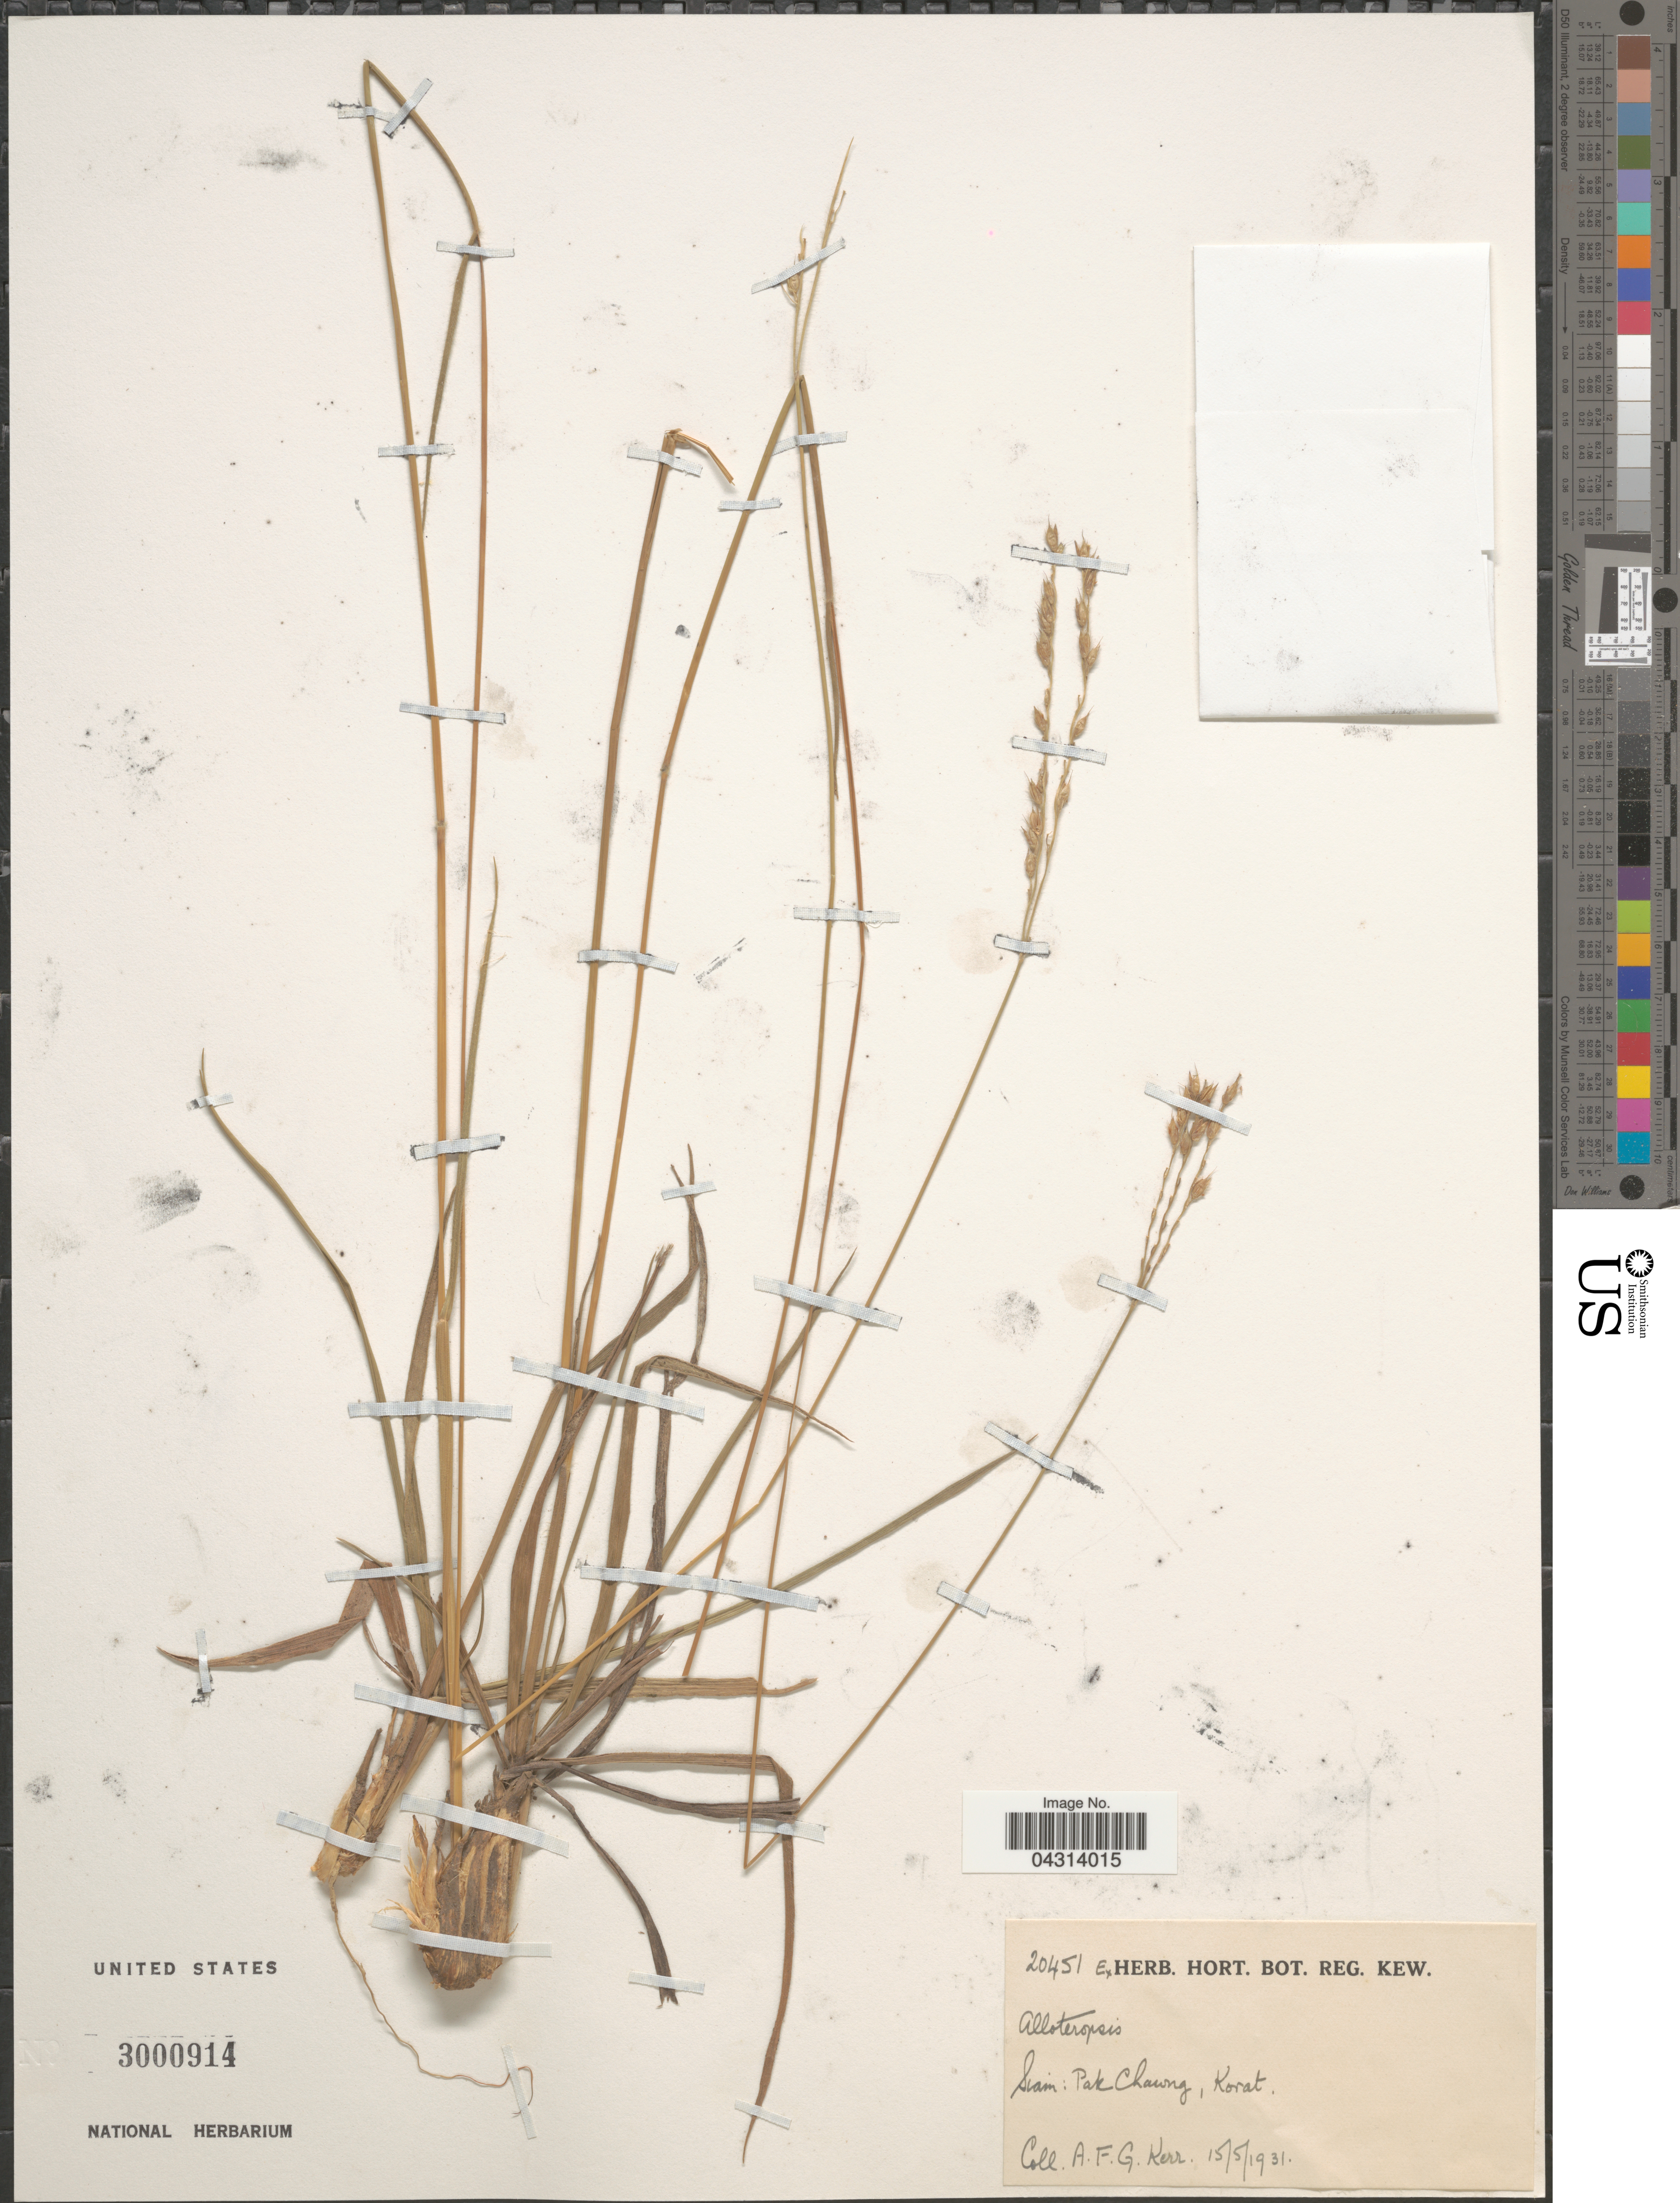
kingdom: Plantae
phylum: Tracheophyta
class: Liliopsida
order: Poales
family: Poaceae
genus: Alloteropsis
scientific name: Alloteropsis sp.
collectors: A. F. G. Kerr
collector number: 20451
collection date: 1931-05-15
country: Thailand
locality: Siam: Pak Chawng, Korat.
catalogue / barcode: US 3000914